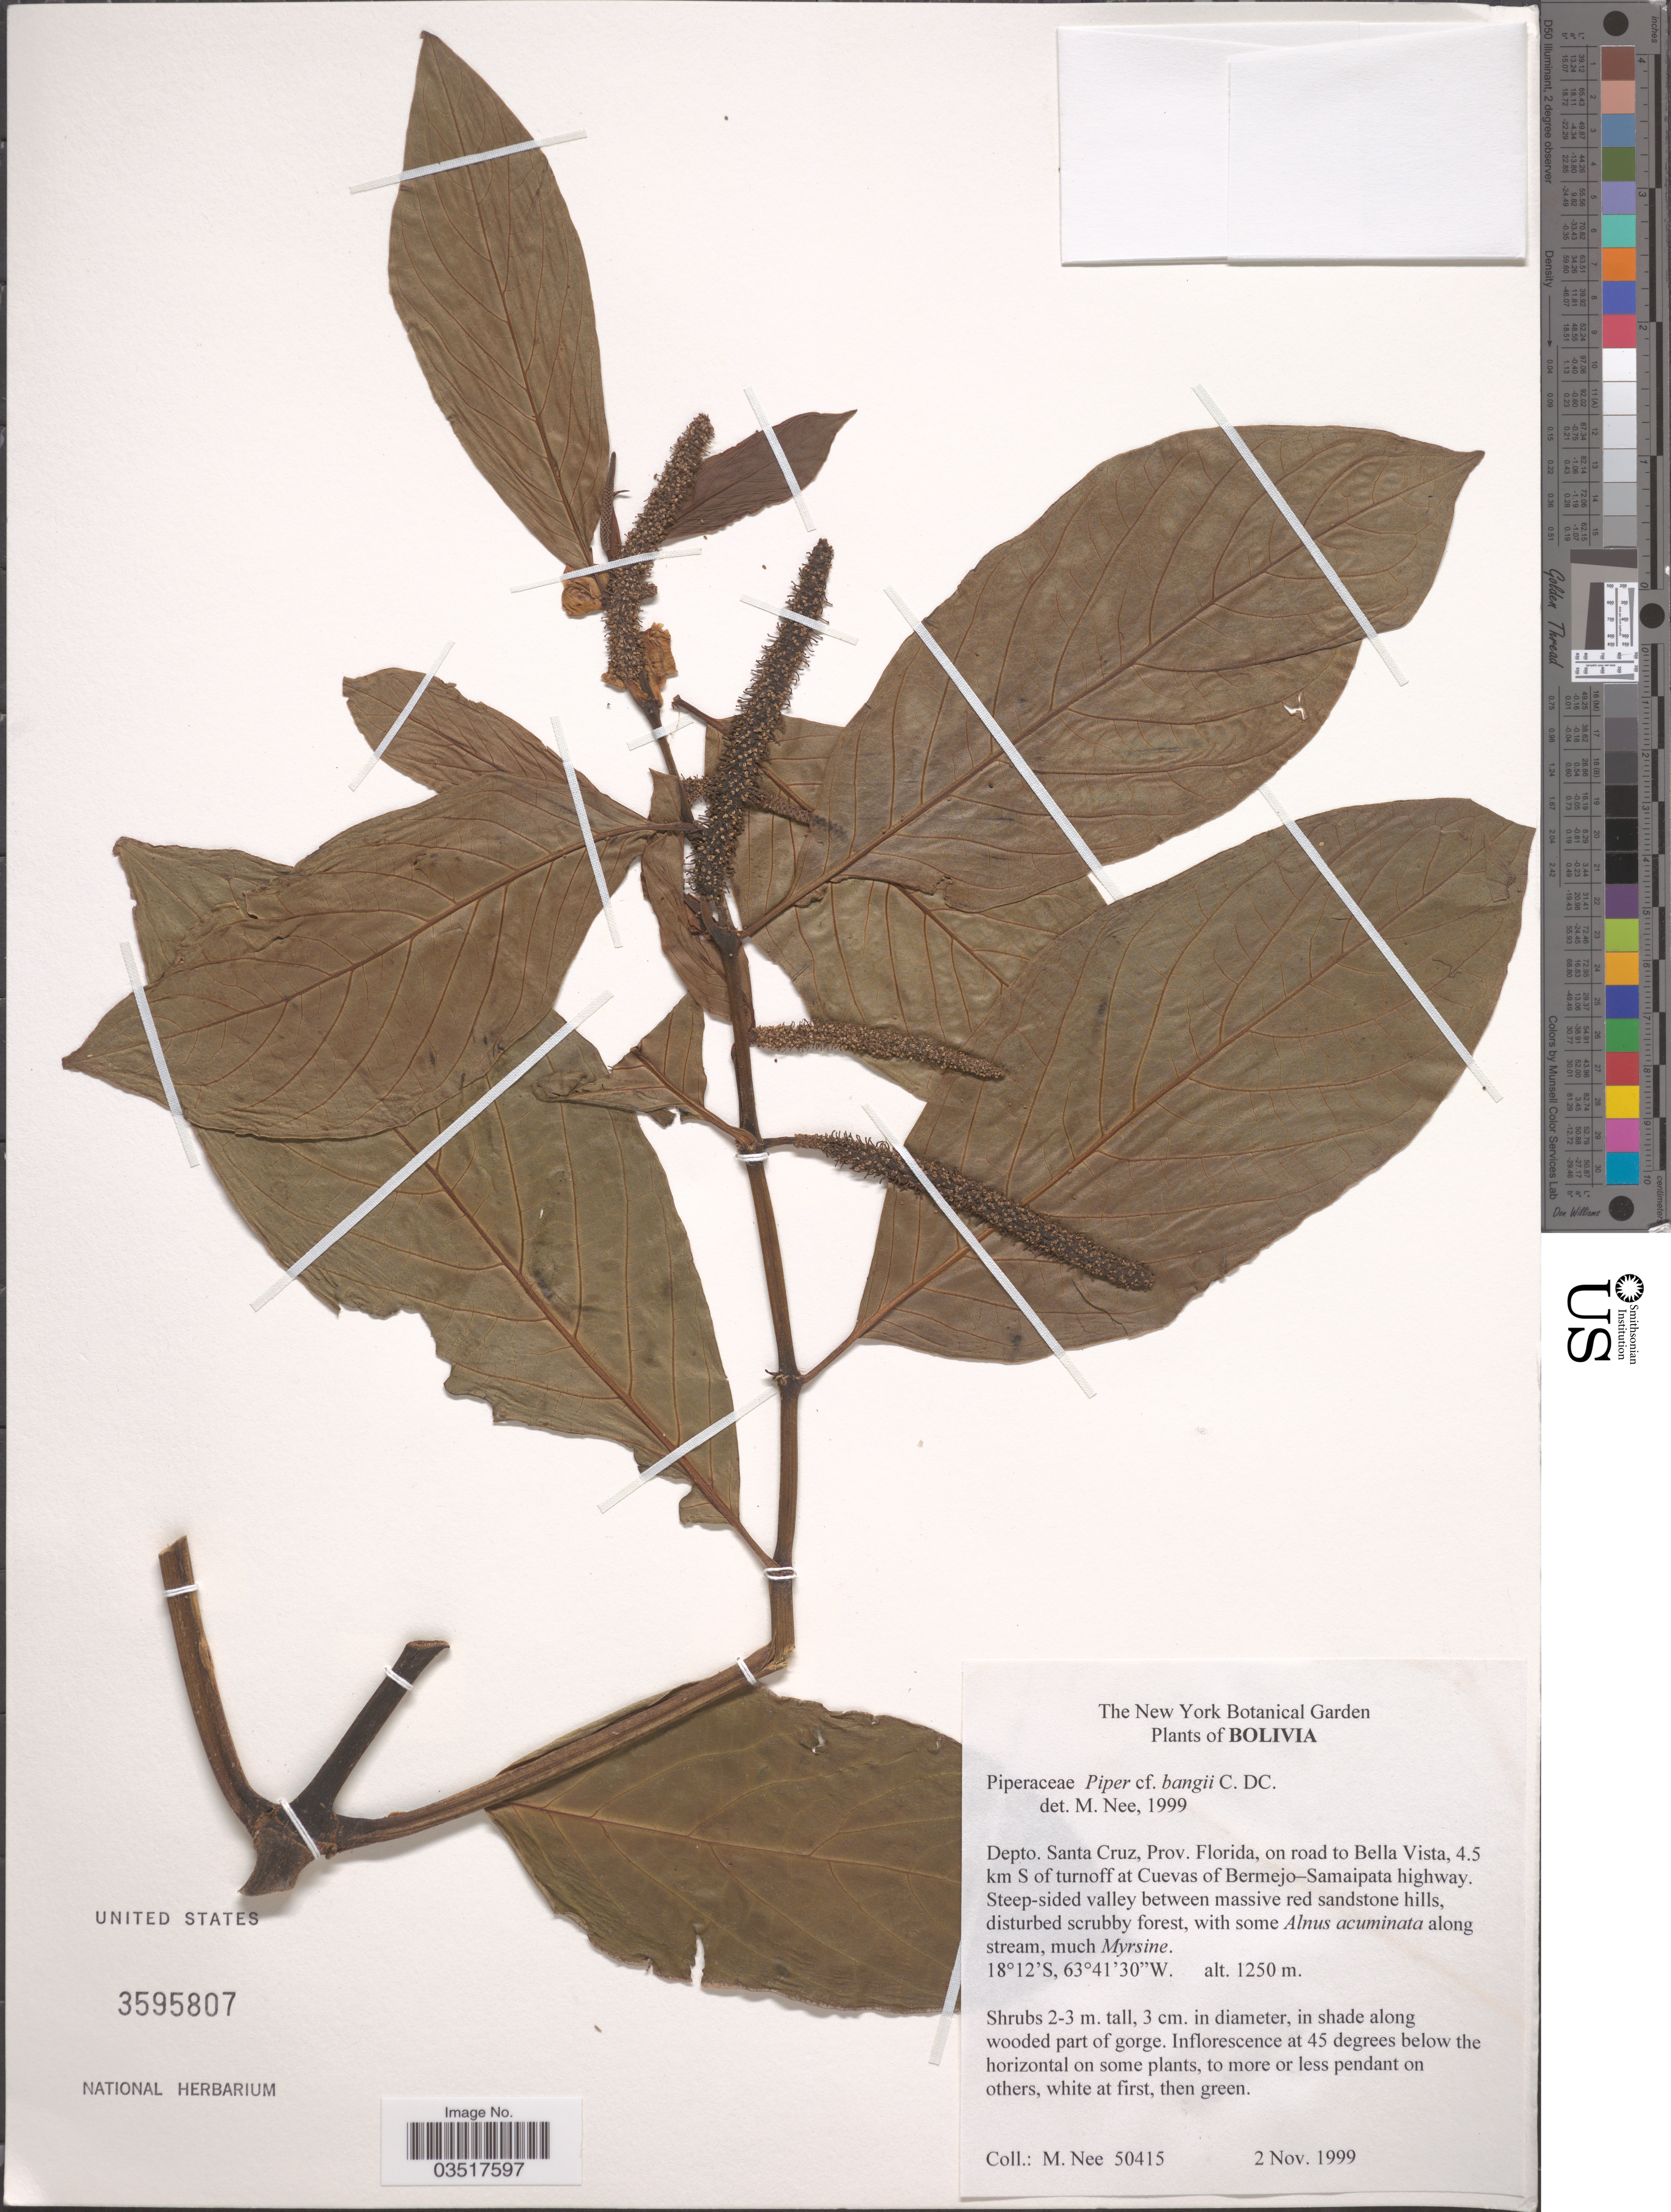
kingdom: Plantae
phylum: Tracheophyta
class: Magnoliopsida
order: Piperales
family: Piperaceae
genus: Piper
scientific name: Piper bangii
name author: C. DC.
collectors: M. Nee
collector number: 50415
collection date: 1999-11-02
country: Bolivia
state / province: Santa Cruz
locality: Depto. Santa Cruz, Prov. Florida, on road to Bella Vista, 4.5 km S of turnoff at Cuevas of Bermejo-Samaipata highway.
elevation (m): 1250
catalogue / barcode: US 3595807